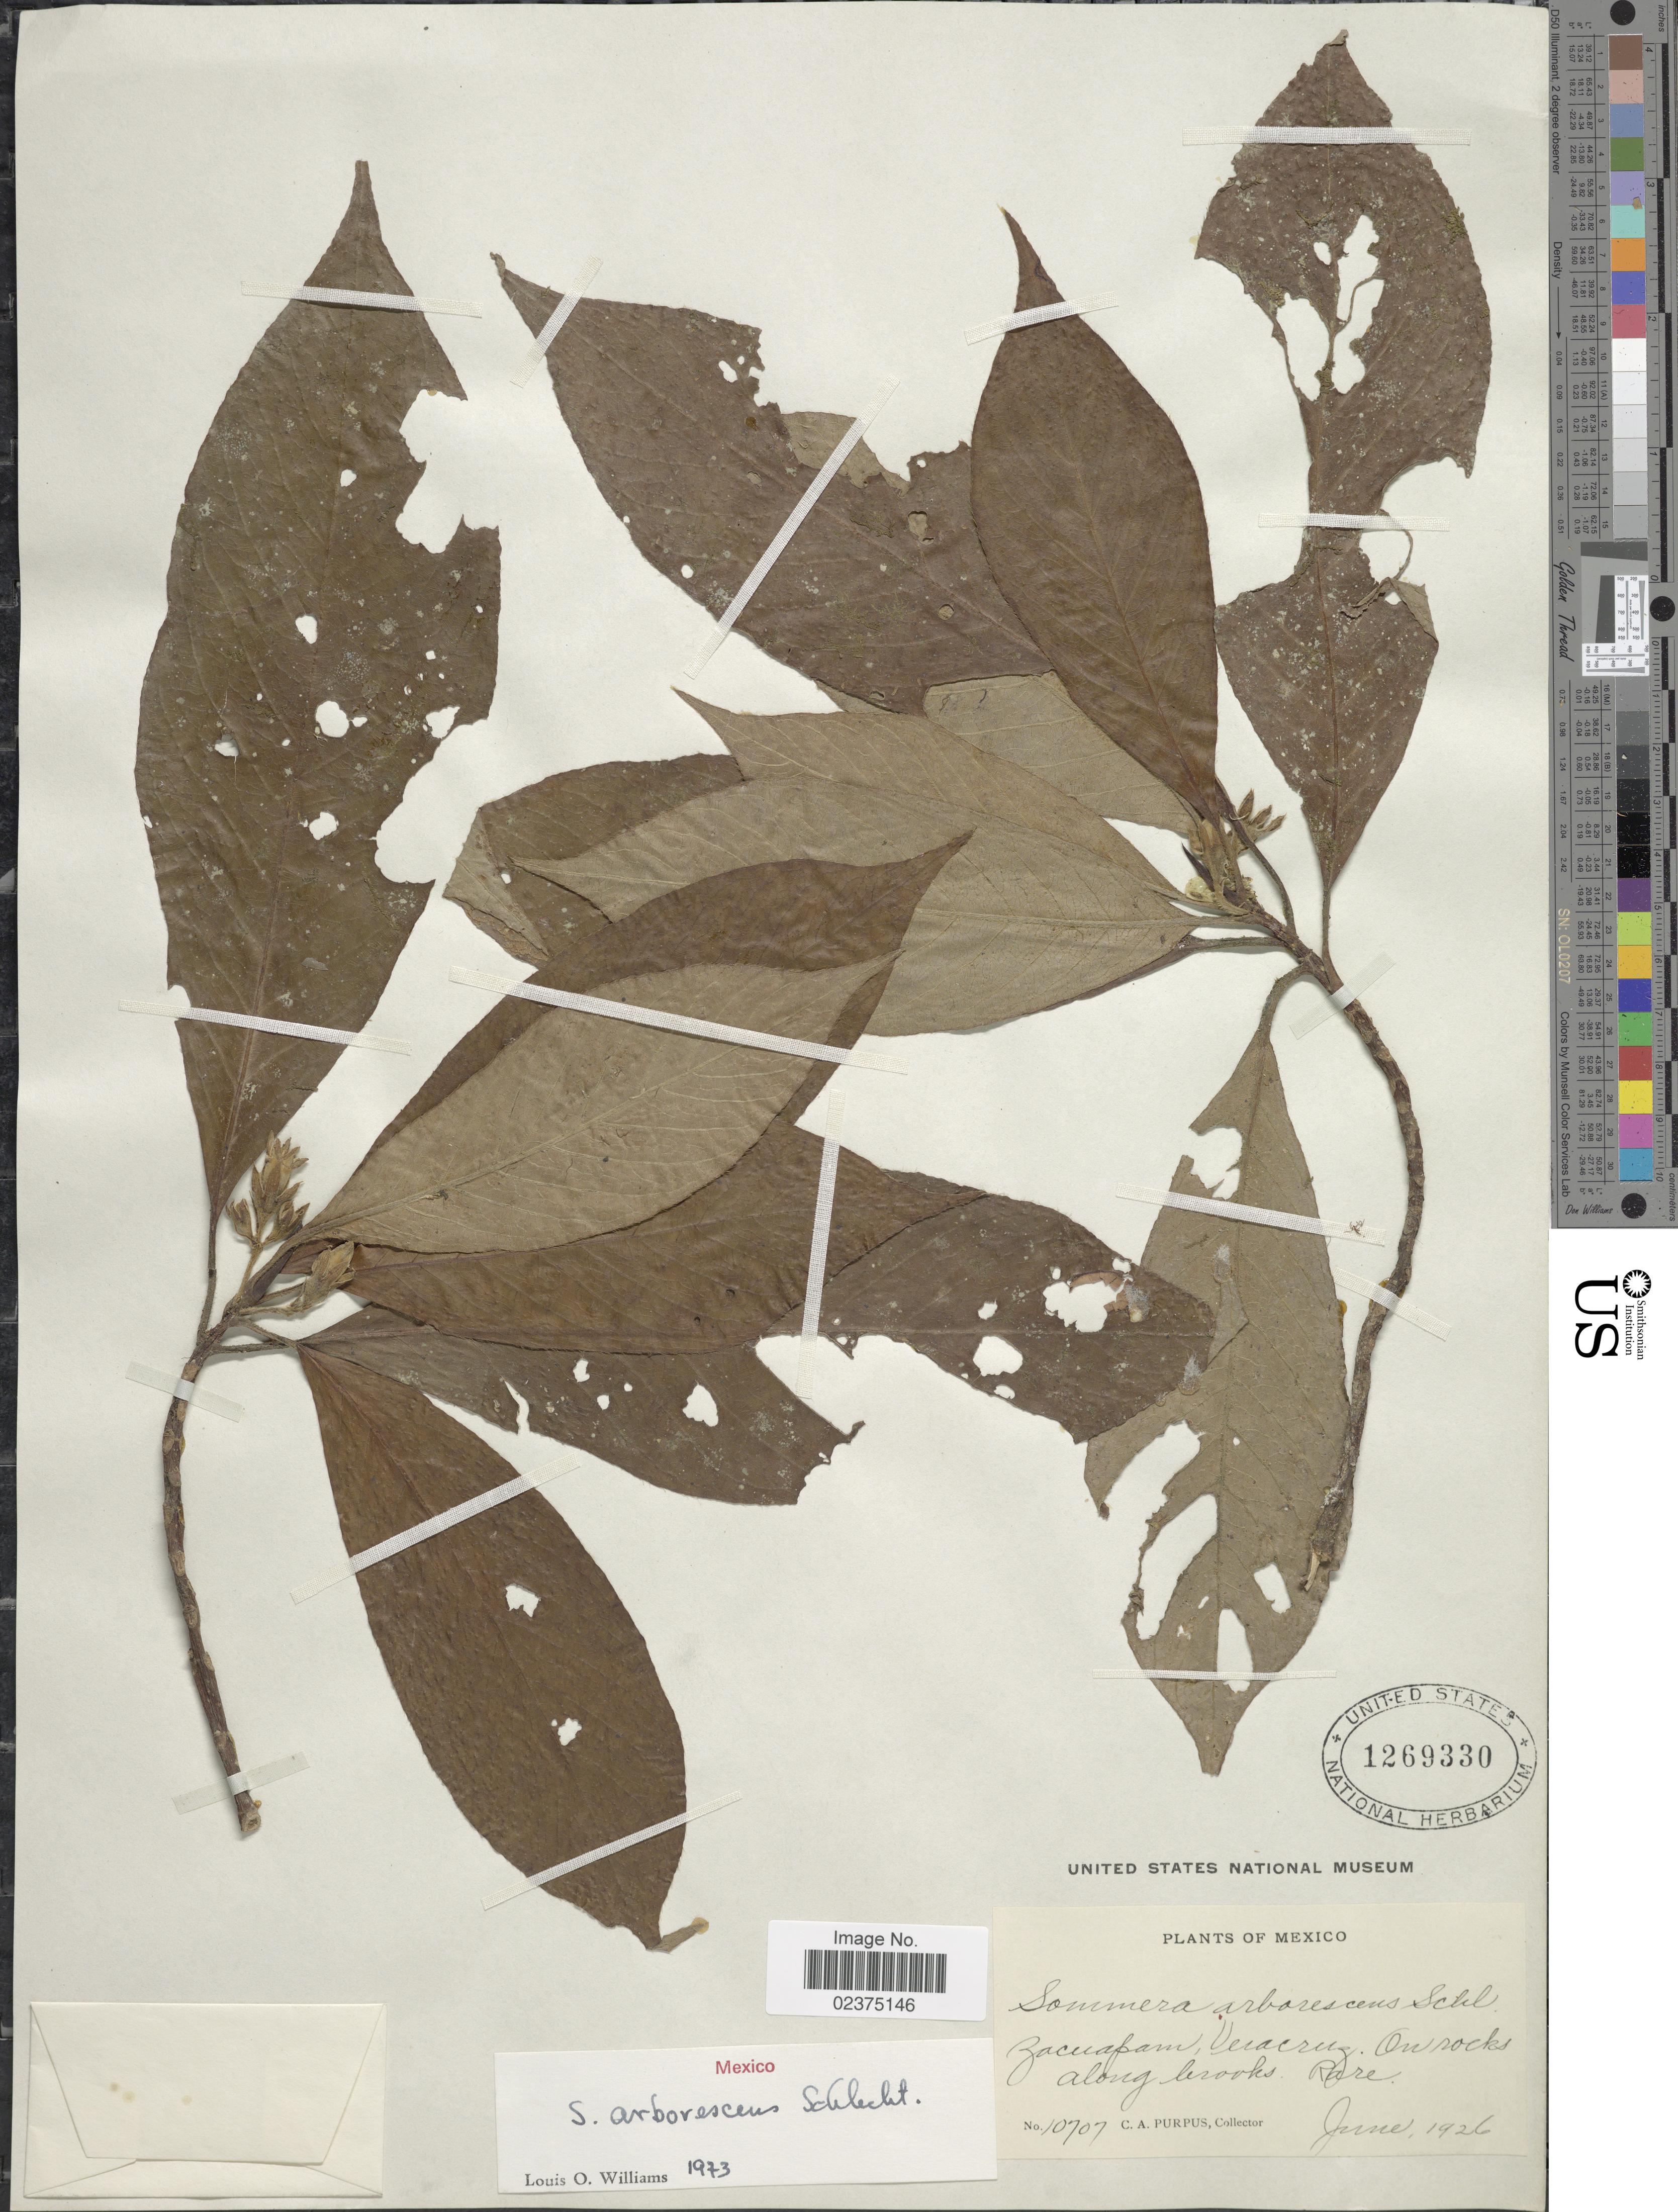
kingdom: Plantae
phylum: Tracheophyta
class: Magnoliopsida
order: Gentianales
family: Rubiaceae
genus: Sommera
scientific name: Sommera arborescens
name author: Schltdl.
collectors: C. A. Purpus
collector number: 10707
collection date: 1926-06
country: Mexico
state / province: Veracruz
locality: Zacuapan, on rocks along brooks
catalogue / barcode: US 1269330